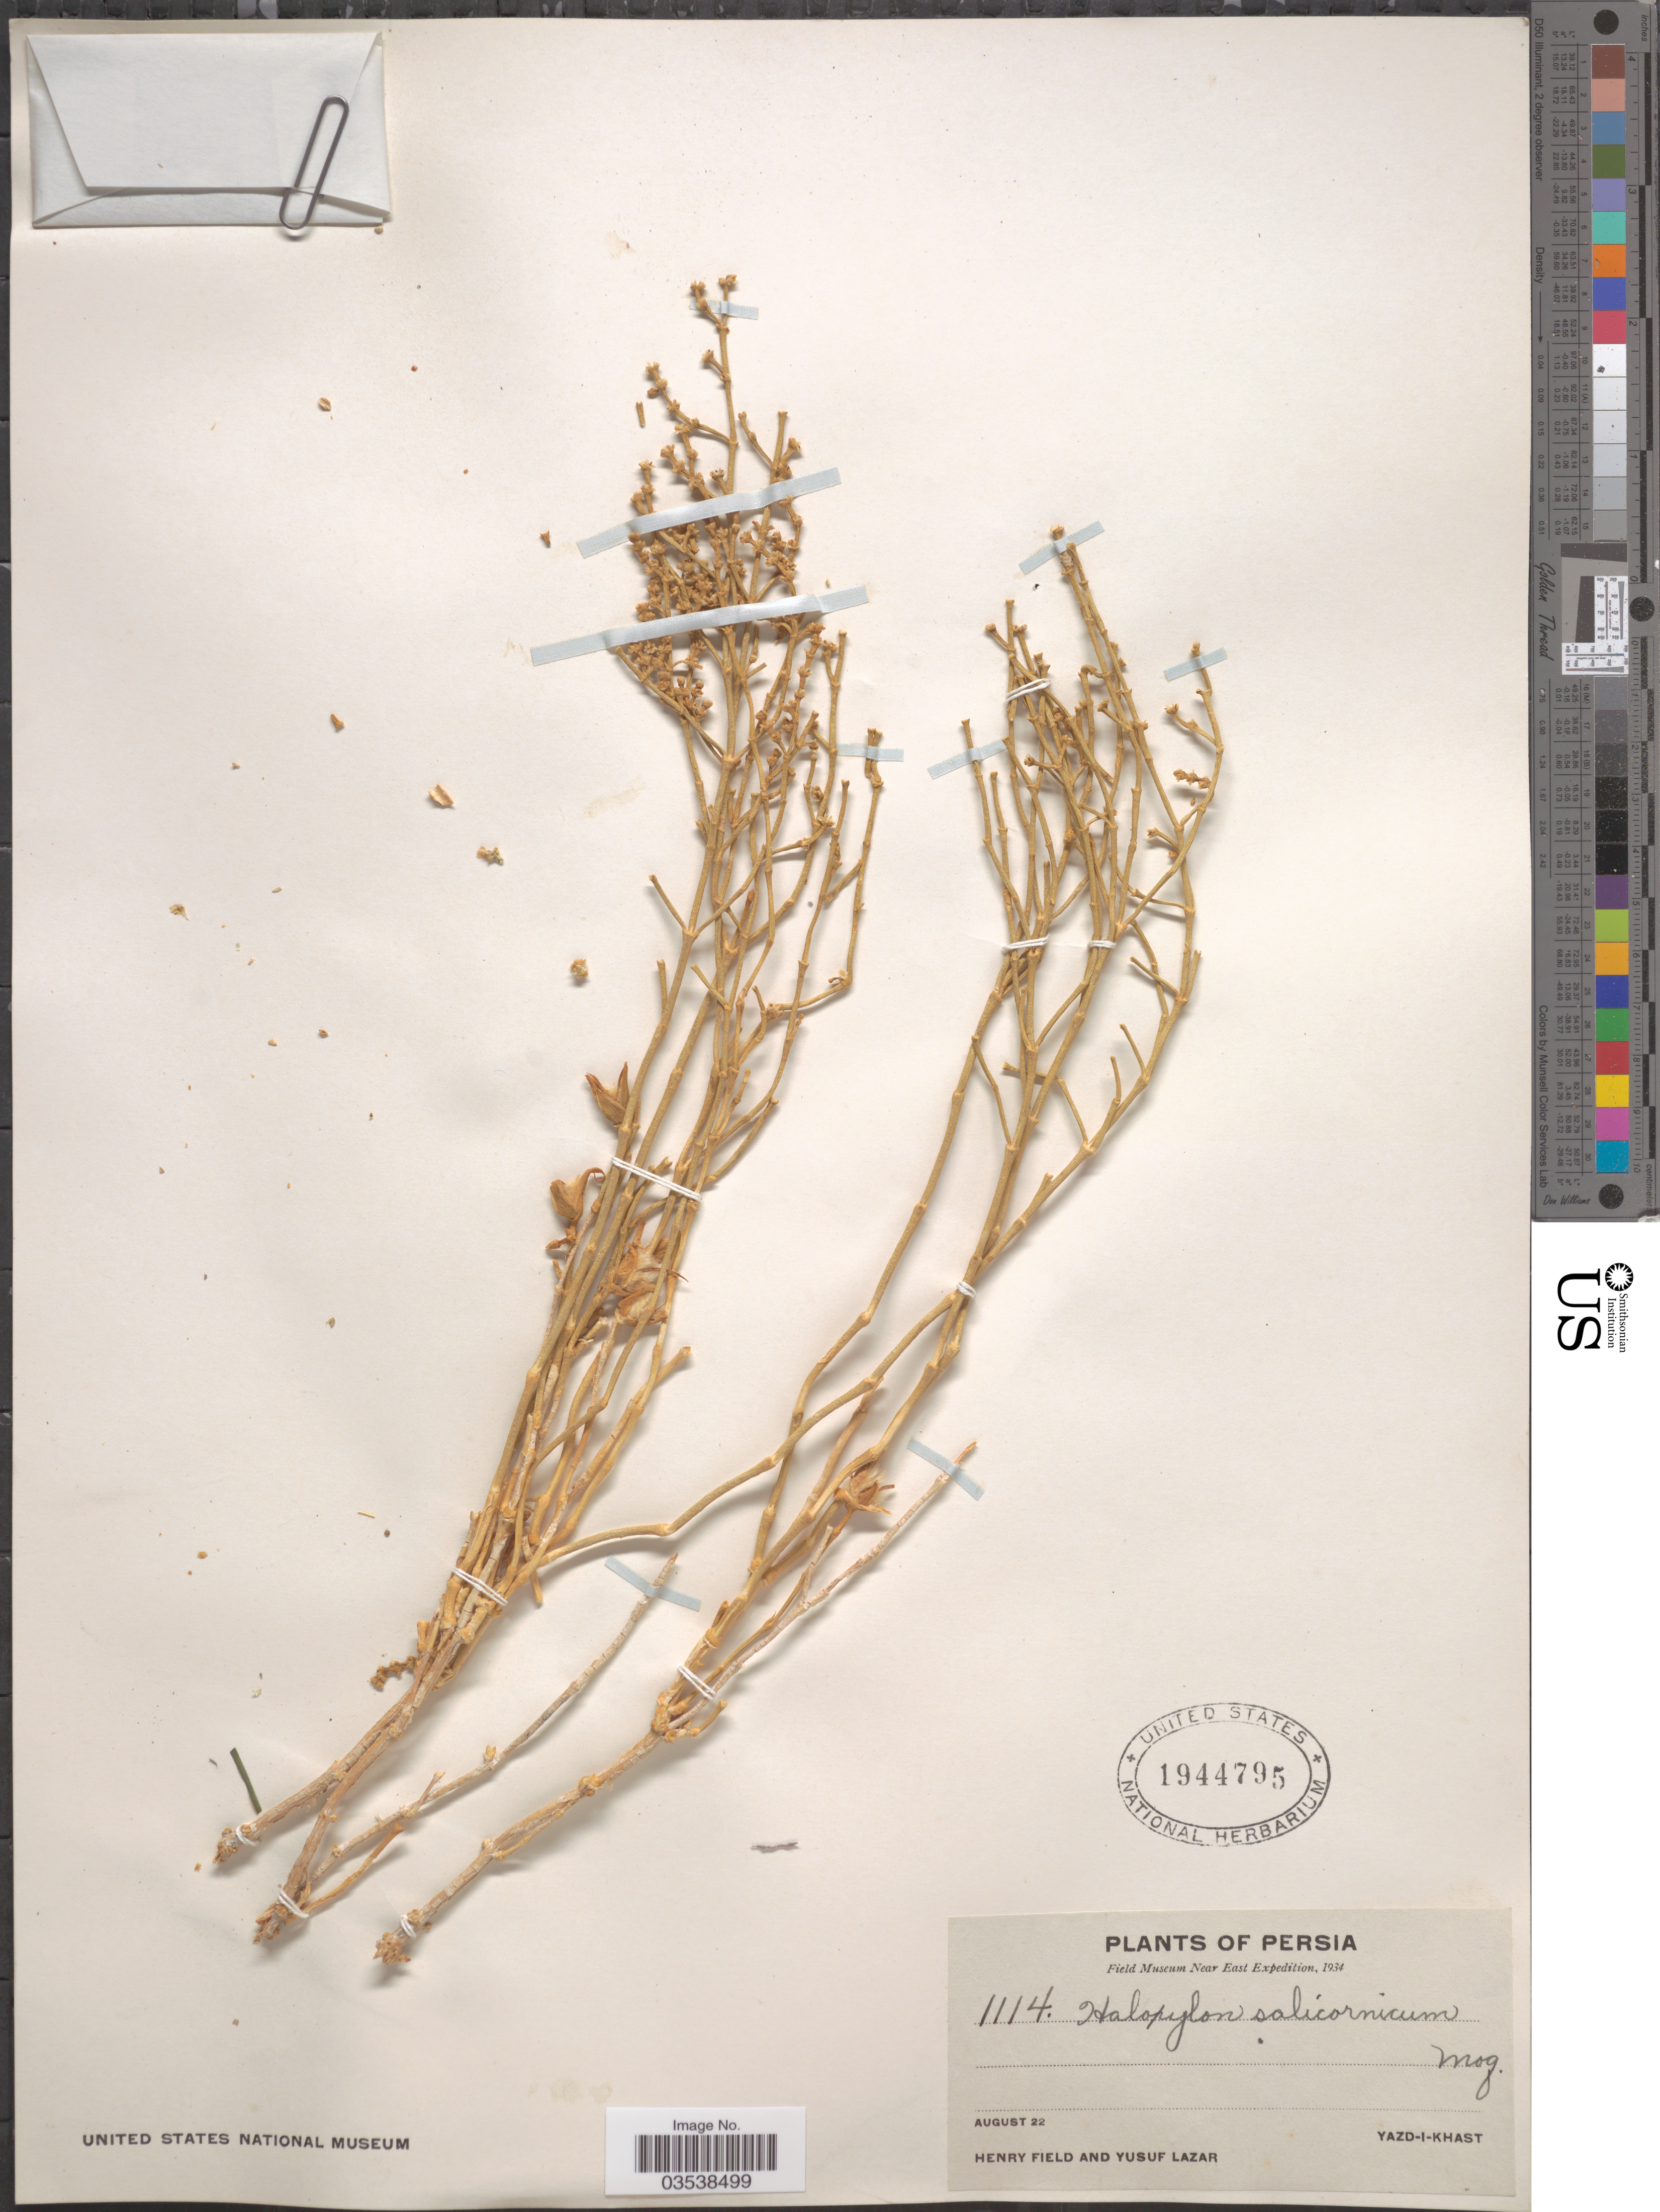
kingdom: Plantae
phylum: Tracheophyta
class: Magnoliopsida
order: Caryophyllales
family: Amaranthaceae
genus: Haloxylon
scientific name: Haloxylon salicornicum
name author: (Moq.) Bunge ex Boiss.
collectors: H. Field & Y. Lazar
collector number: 1114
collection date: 1934-08-22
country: Iran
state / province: Yazd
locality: Persia. Yazd-I-Khast.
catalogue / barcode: US 1944795